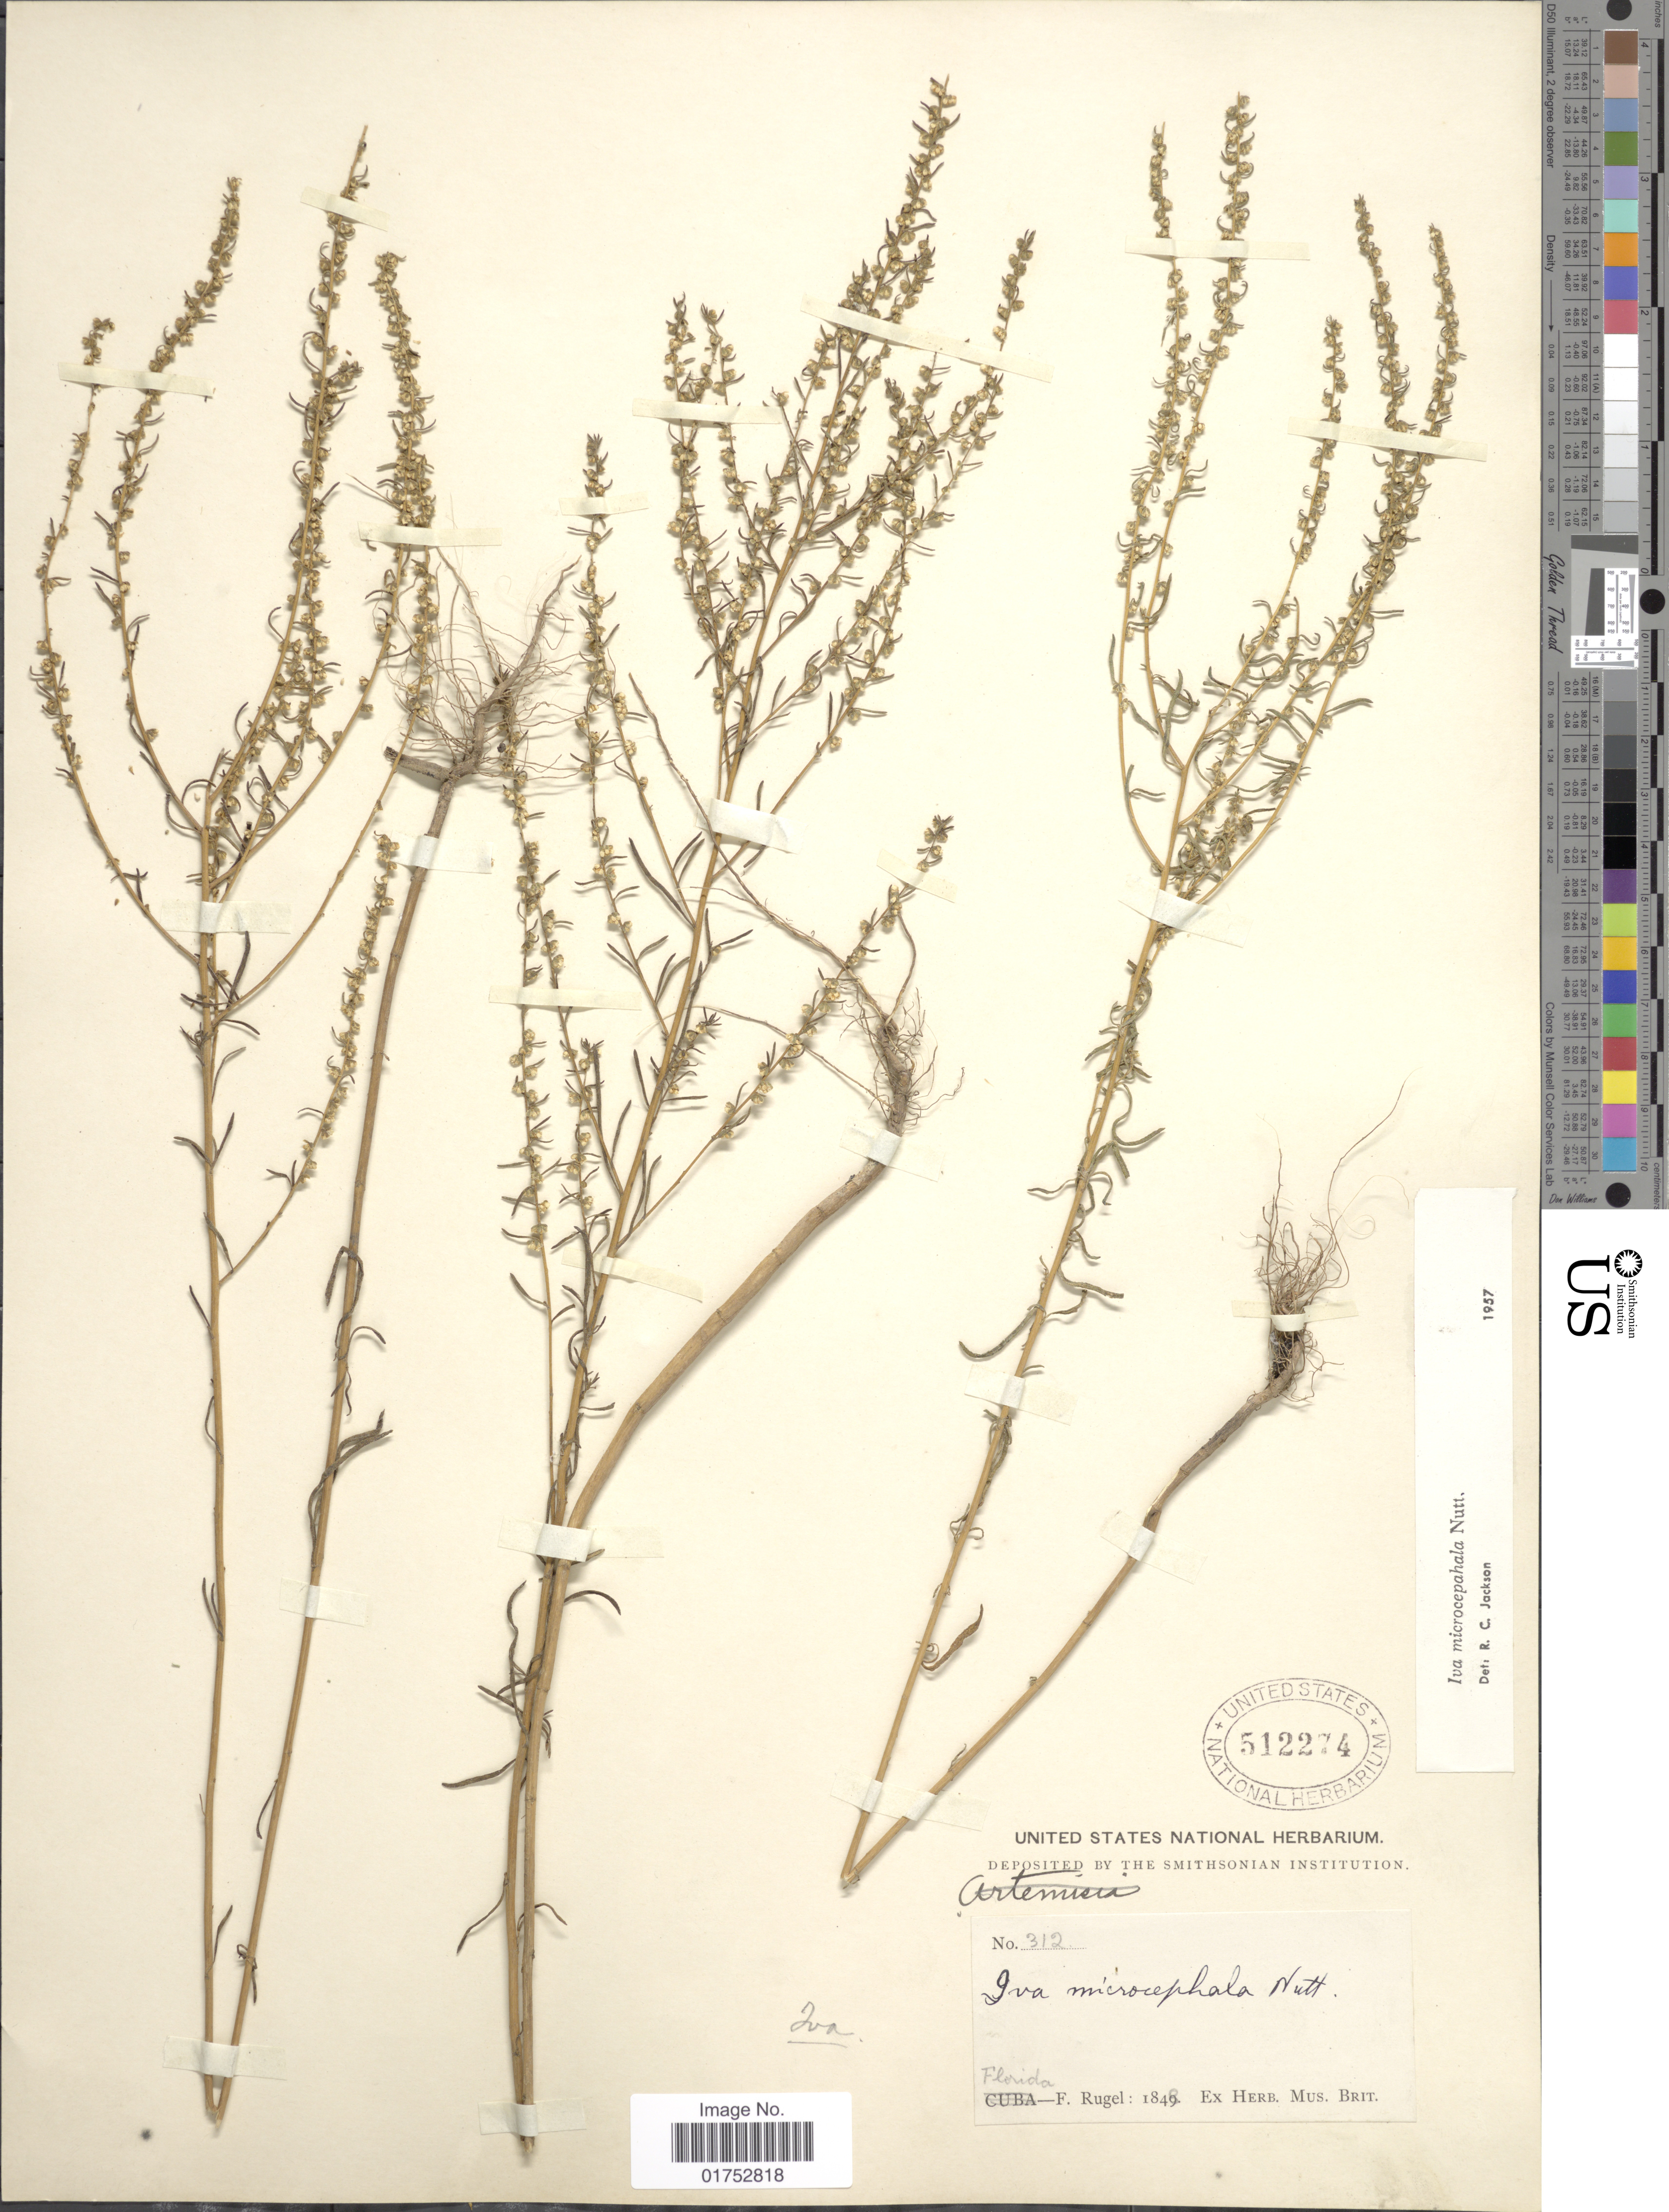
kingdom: Plantae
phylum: Tracheophyta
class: Magnoliopsida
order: Asterales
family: Asteraceae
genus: Iva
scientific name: Iva microcephala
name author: Nutt.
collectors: F. Rugel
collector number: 312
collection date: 1848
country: United States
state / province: Florida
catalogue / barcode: US 512274